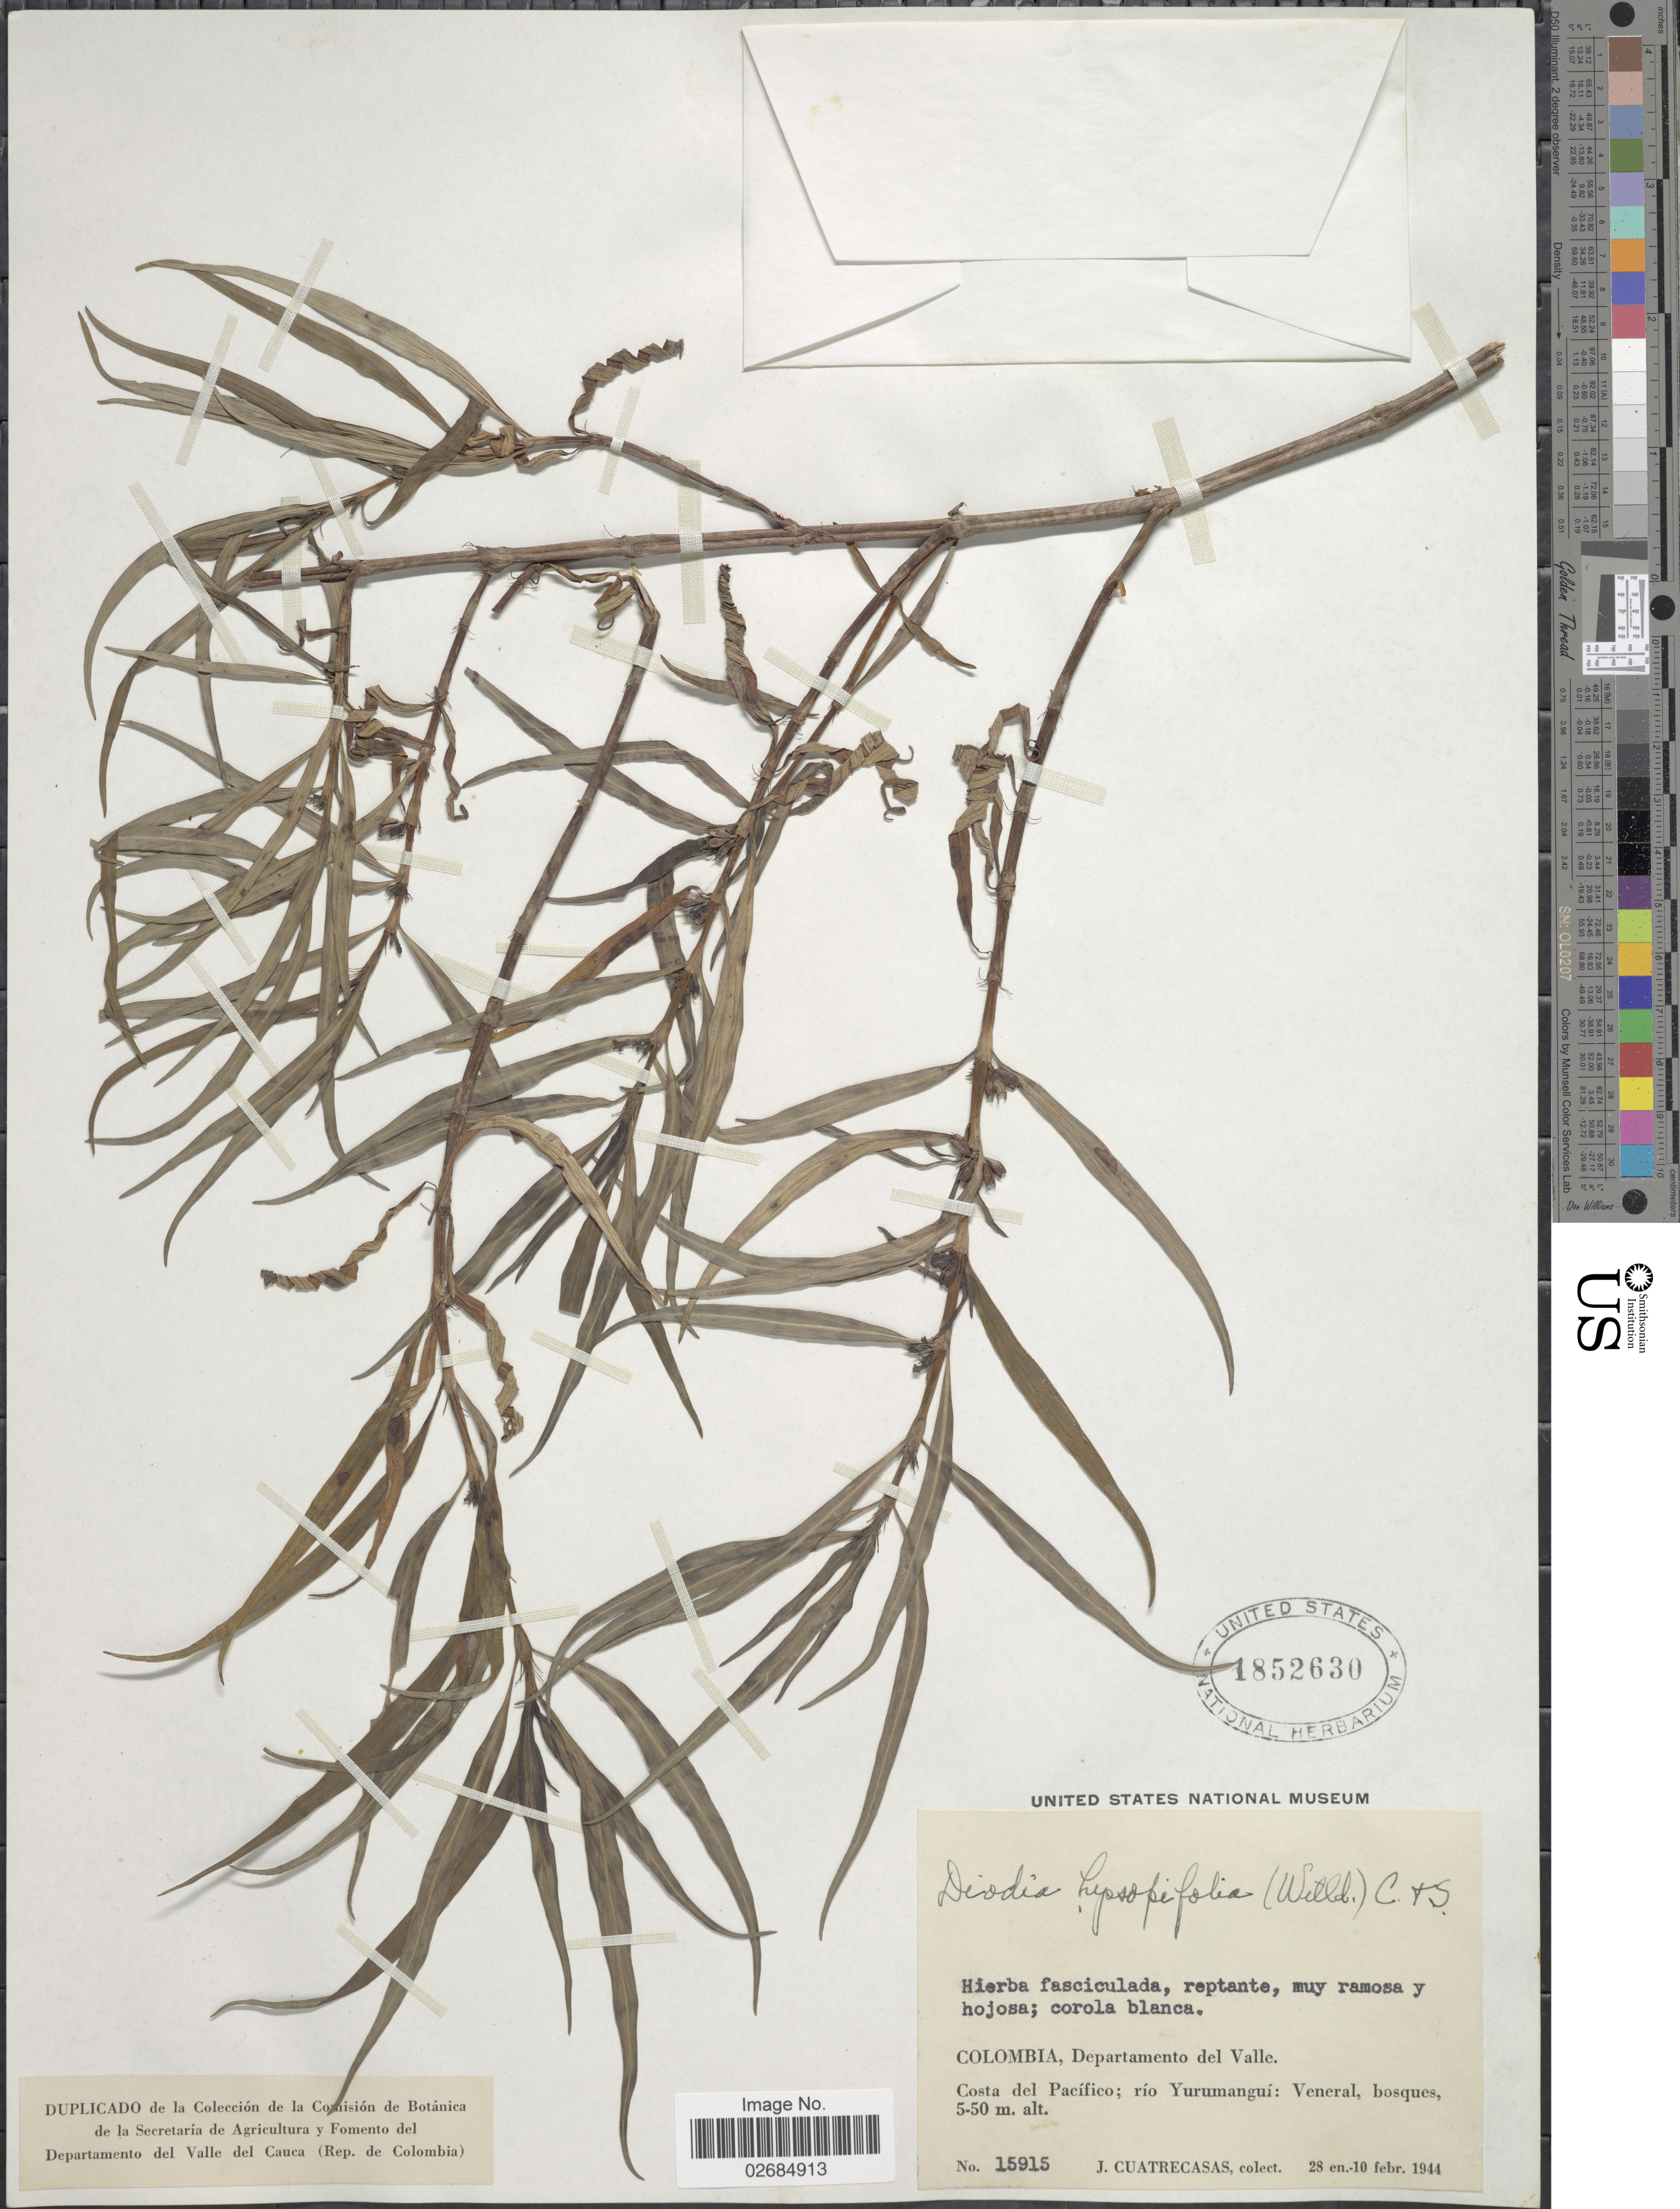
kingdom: Plantae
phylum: Tracheophyta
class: Magnoliopsida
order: Gentianales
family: Rubiaceae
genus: Diodia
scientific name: Diodia hyssopifolia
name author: (Willd. ex Roem. & Schult.) Cham. & Schltdl.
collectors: J. Cuatrecasas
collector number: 15915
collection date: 1944-01-28/1944-02-10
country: Colombia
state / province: Valle del Cauca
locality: Departamento del Valle. Costa del Pacífico; río Yurumanguí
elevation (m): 5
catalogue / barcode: US 1852630